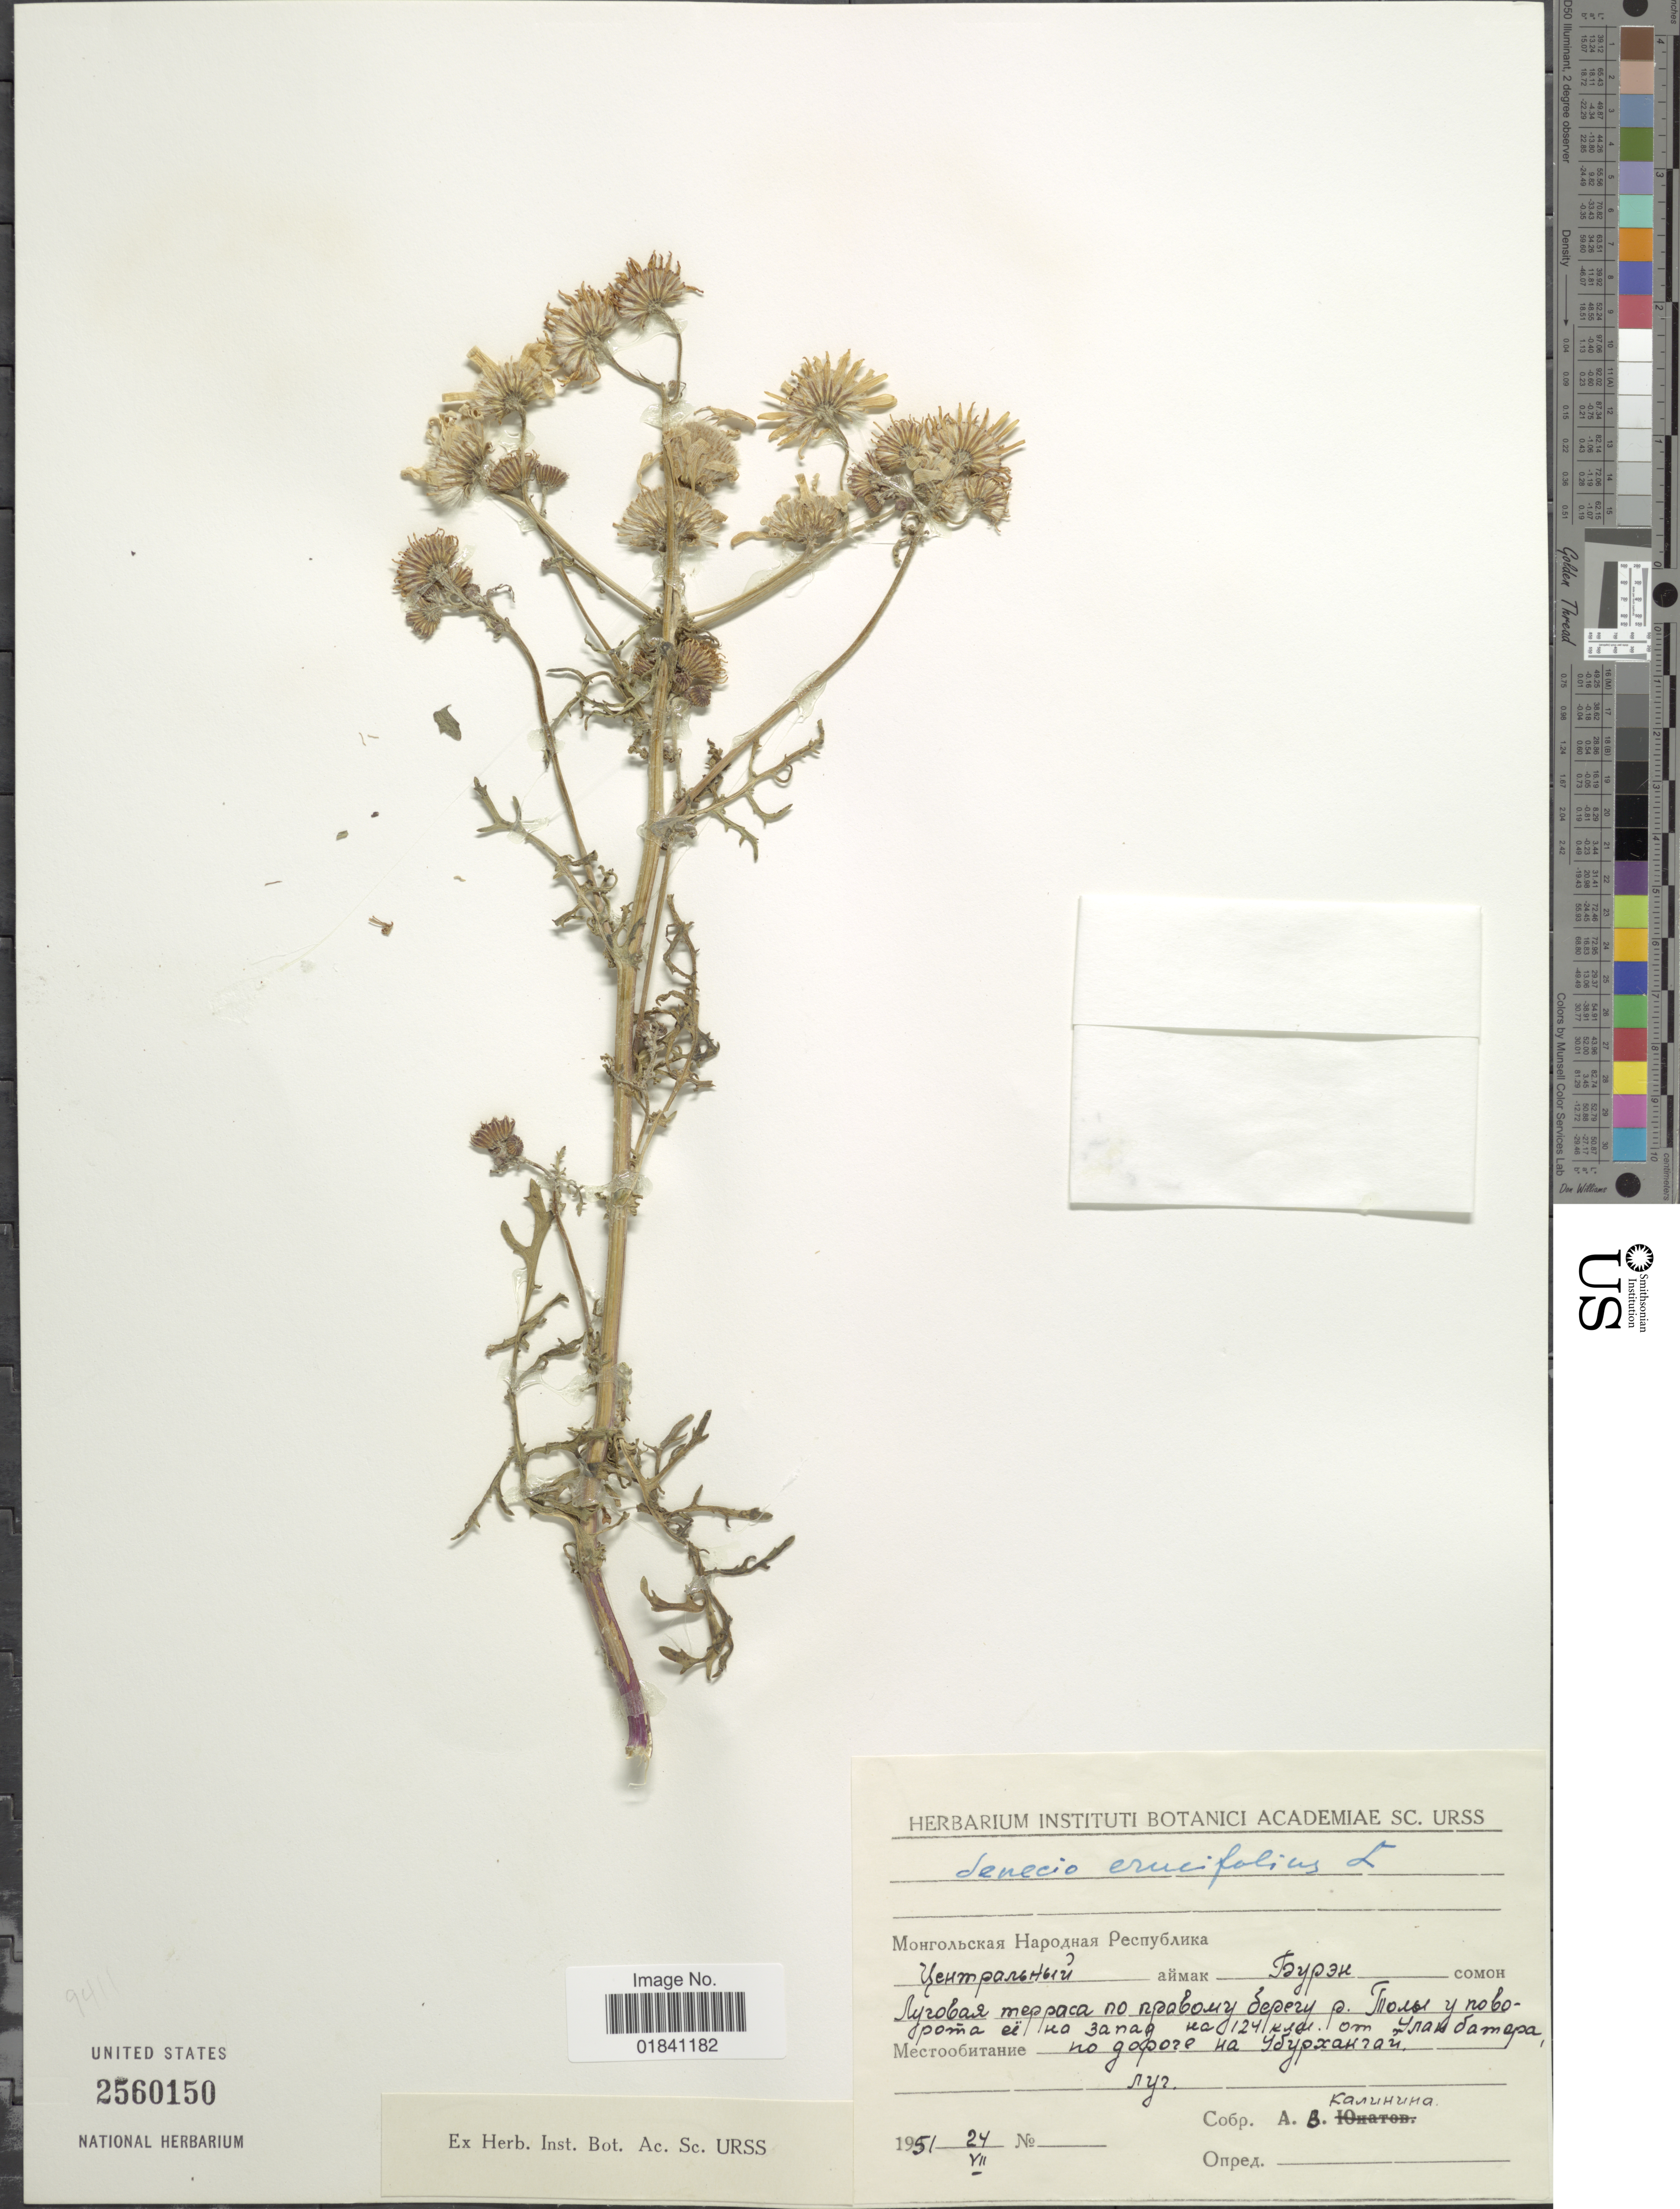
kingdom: Plantae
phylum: Tracheophyta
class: Magnoliopsida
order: Asterales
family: Asteraceae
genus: Senecio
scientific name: Senecio erucifolius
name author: L.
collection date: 1951-06-24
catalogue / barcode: US 2560150